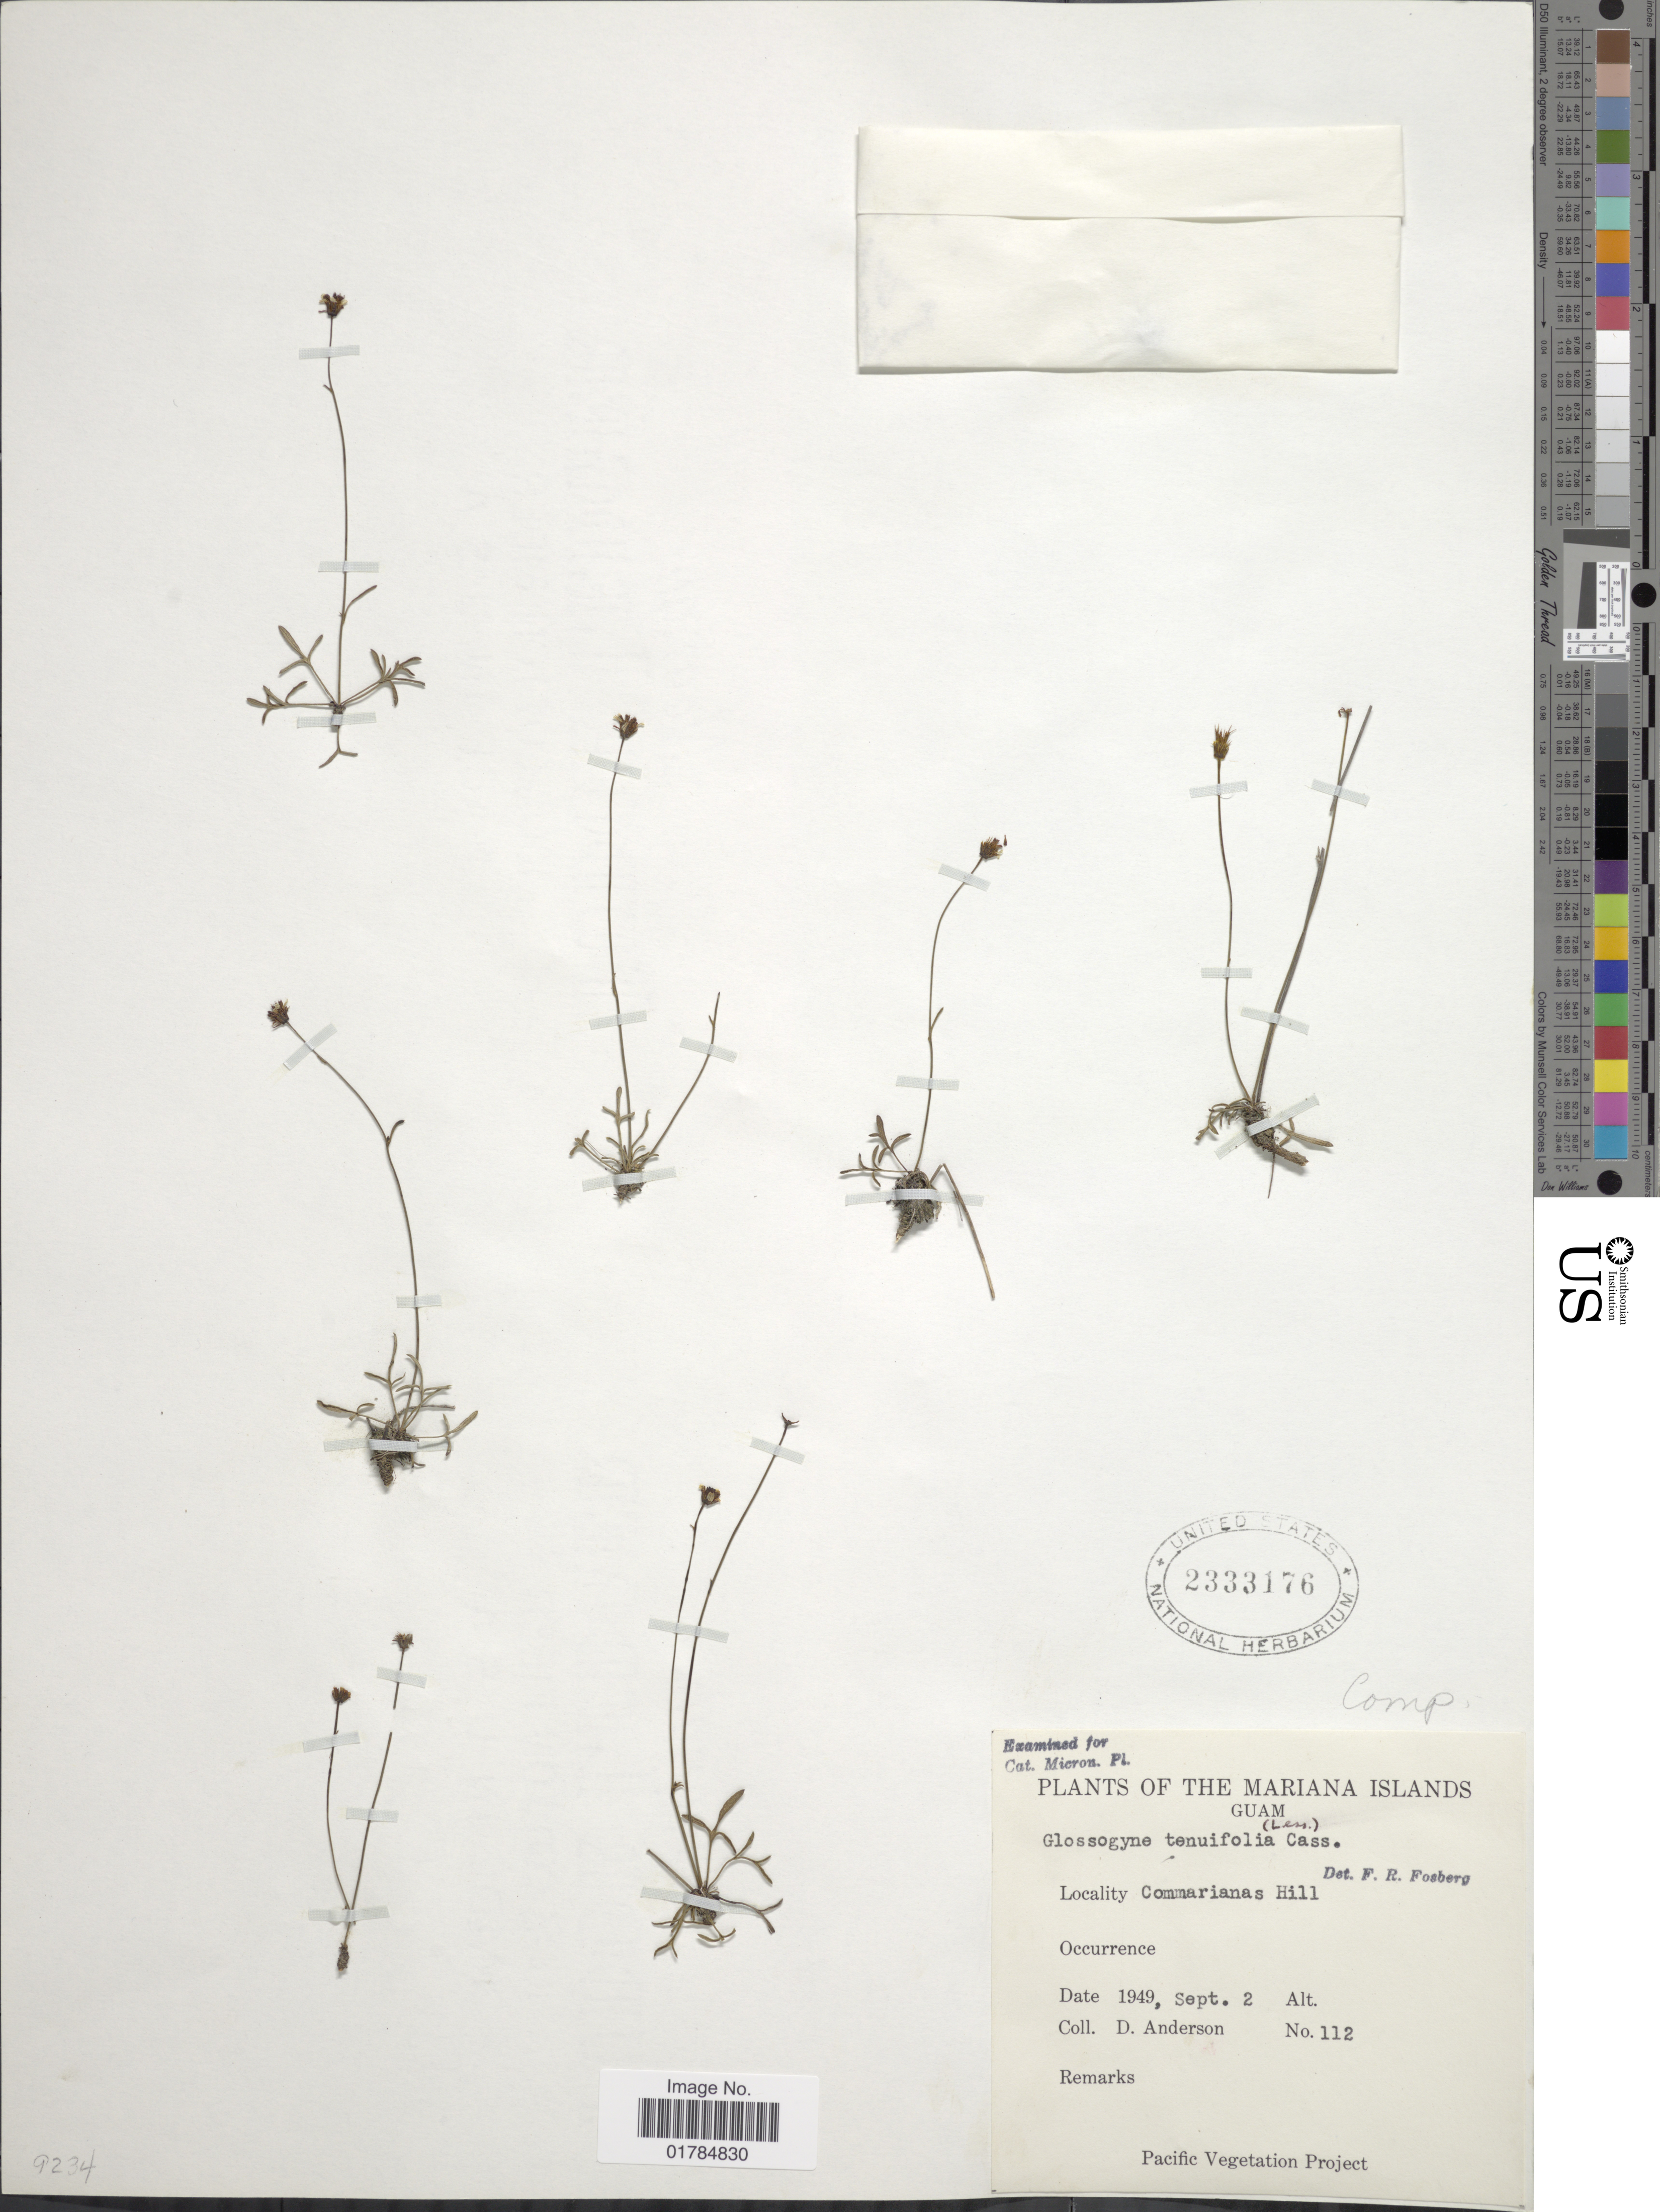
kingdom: Plantae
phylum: Tracheophyta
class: Magnoliopsida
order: Asterales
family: Asteraceae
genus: Glossogyne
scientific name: Glossogyne tenuifolia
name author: (Labill.)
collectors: D. Anderson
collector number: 112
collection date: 1949-09-02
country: Guam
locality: Mariana Islands, Commarianas Hill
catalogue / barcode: US 2333176